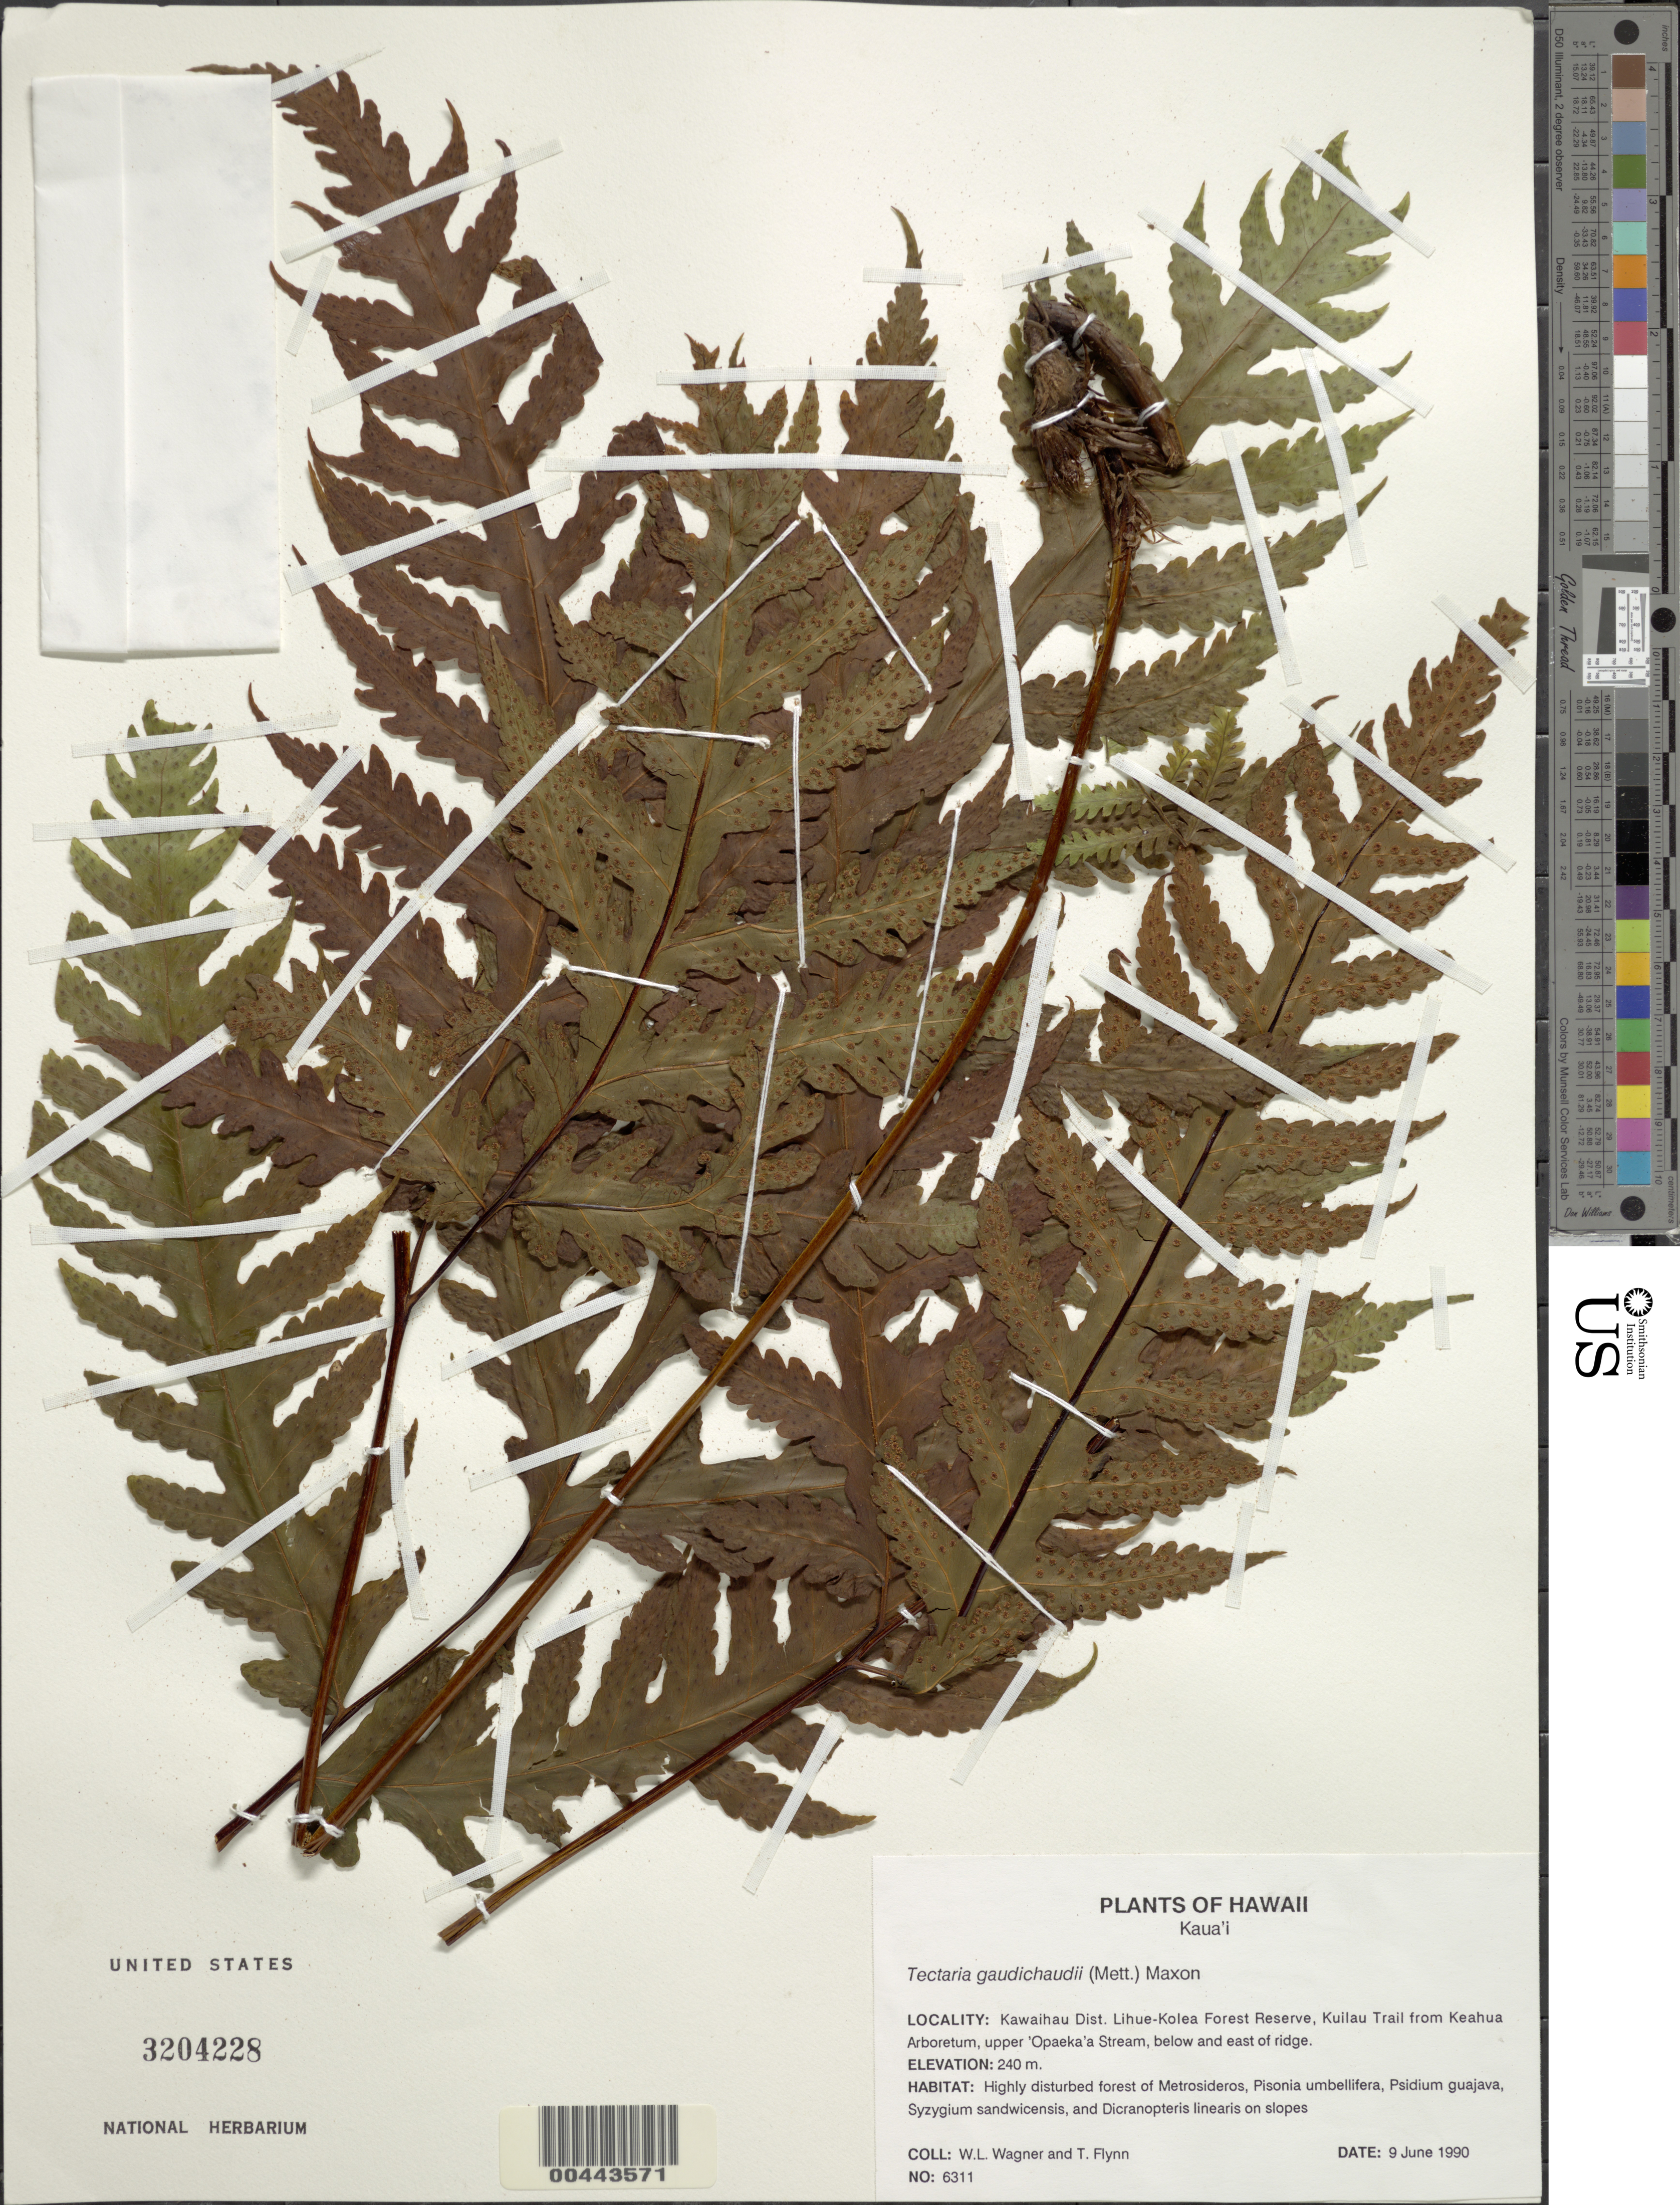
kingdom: Plantae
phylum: Tracheophyta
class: Polypodiopsida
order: Polypodiales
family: Tectariaceae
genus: Tectaria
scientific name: Tectaria gaudichaudii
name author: (Mett.) Maxon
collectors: W. L. Wagner & T. W. Flynn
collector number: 6311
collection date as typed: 9 Jun 1990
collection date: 1990-06-09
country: United States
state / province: Hawaii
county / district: Kauai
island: Kaua'i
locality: Kawaihau Dist. Lihue-Kolea For. Res., Kuilau Trail from Keahua Arboretum, upper Opaeka'a Stream, below and E of ridge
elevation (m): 240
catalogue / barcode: US 3204228